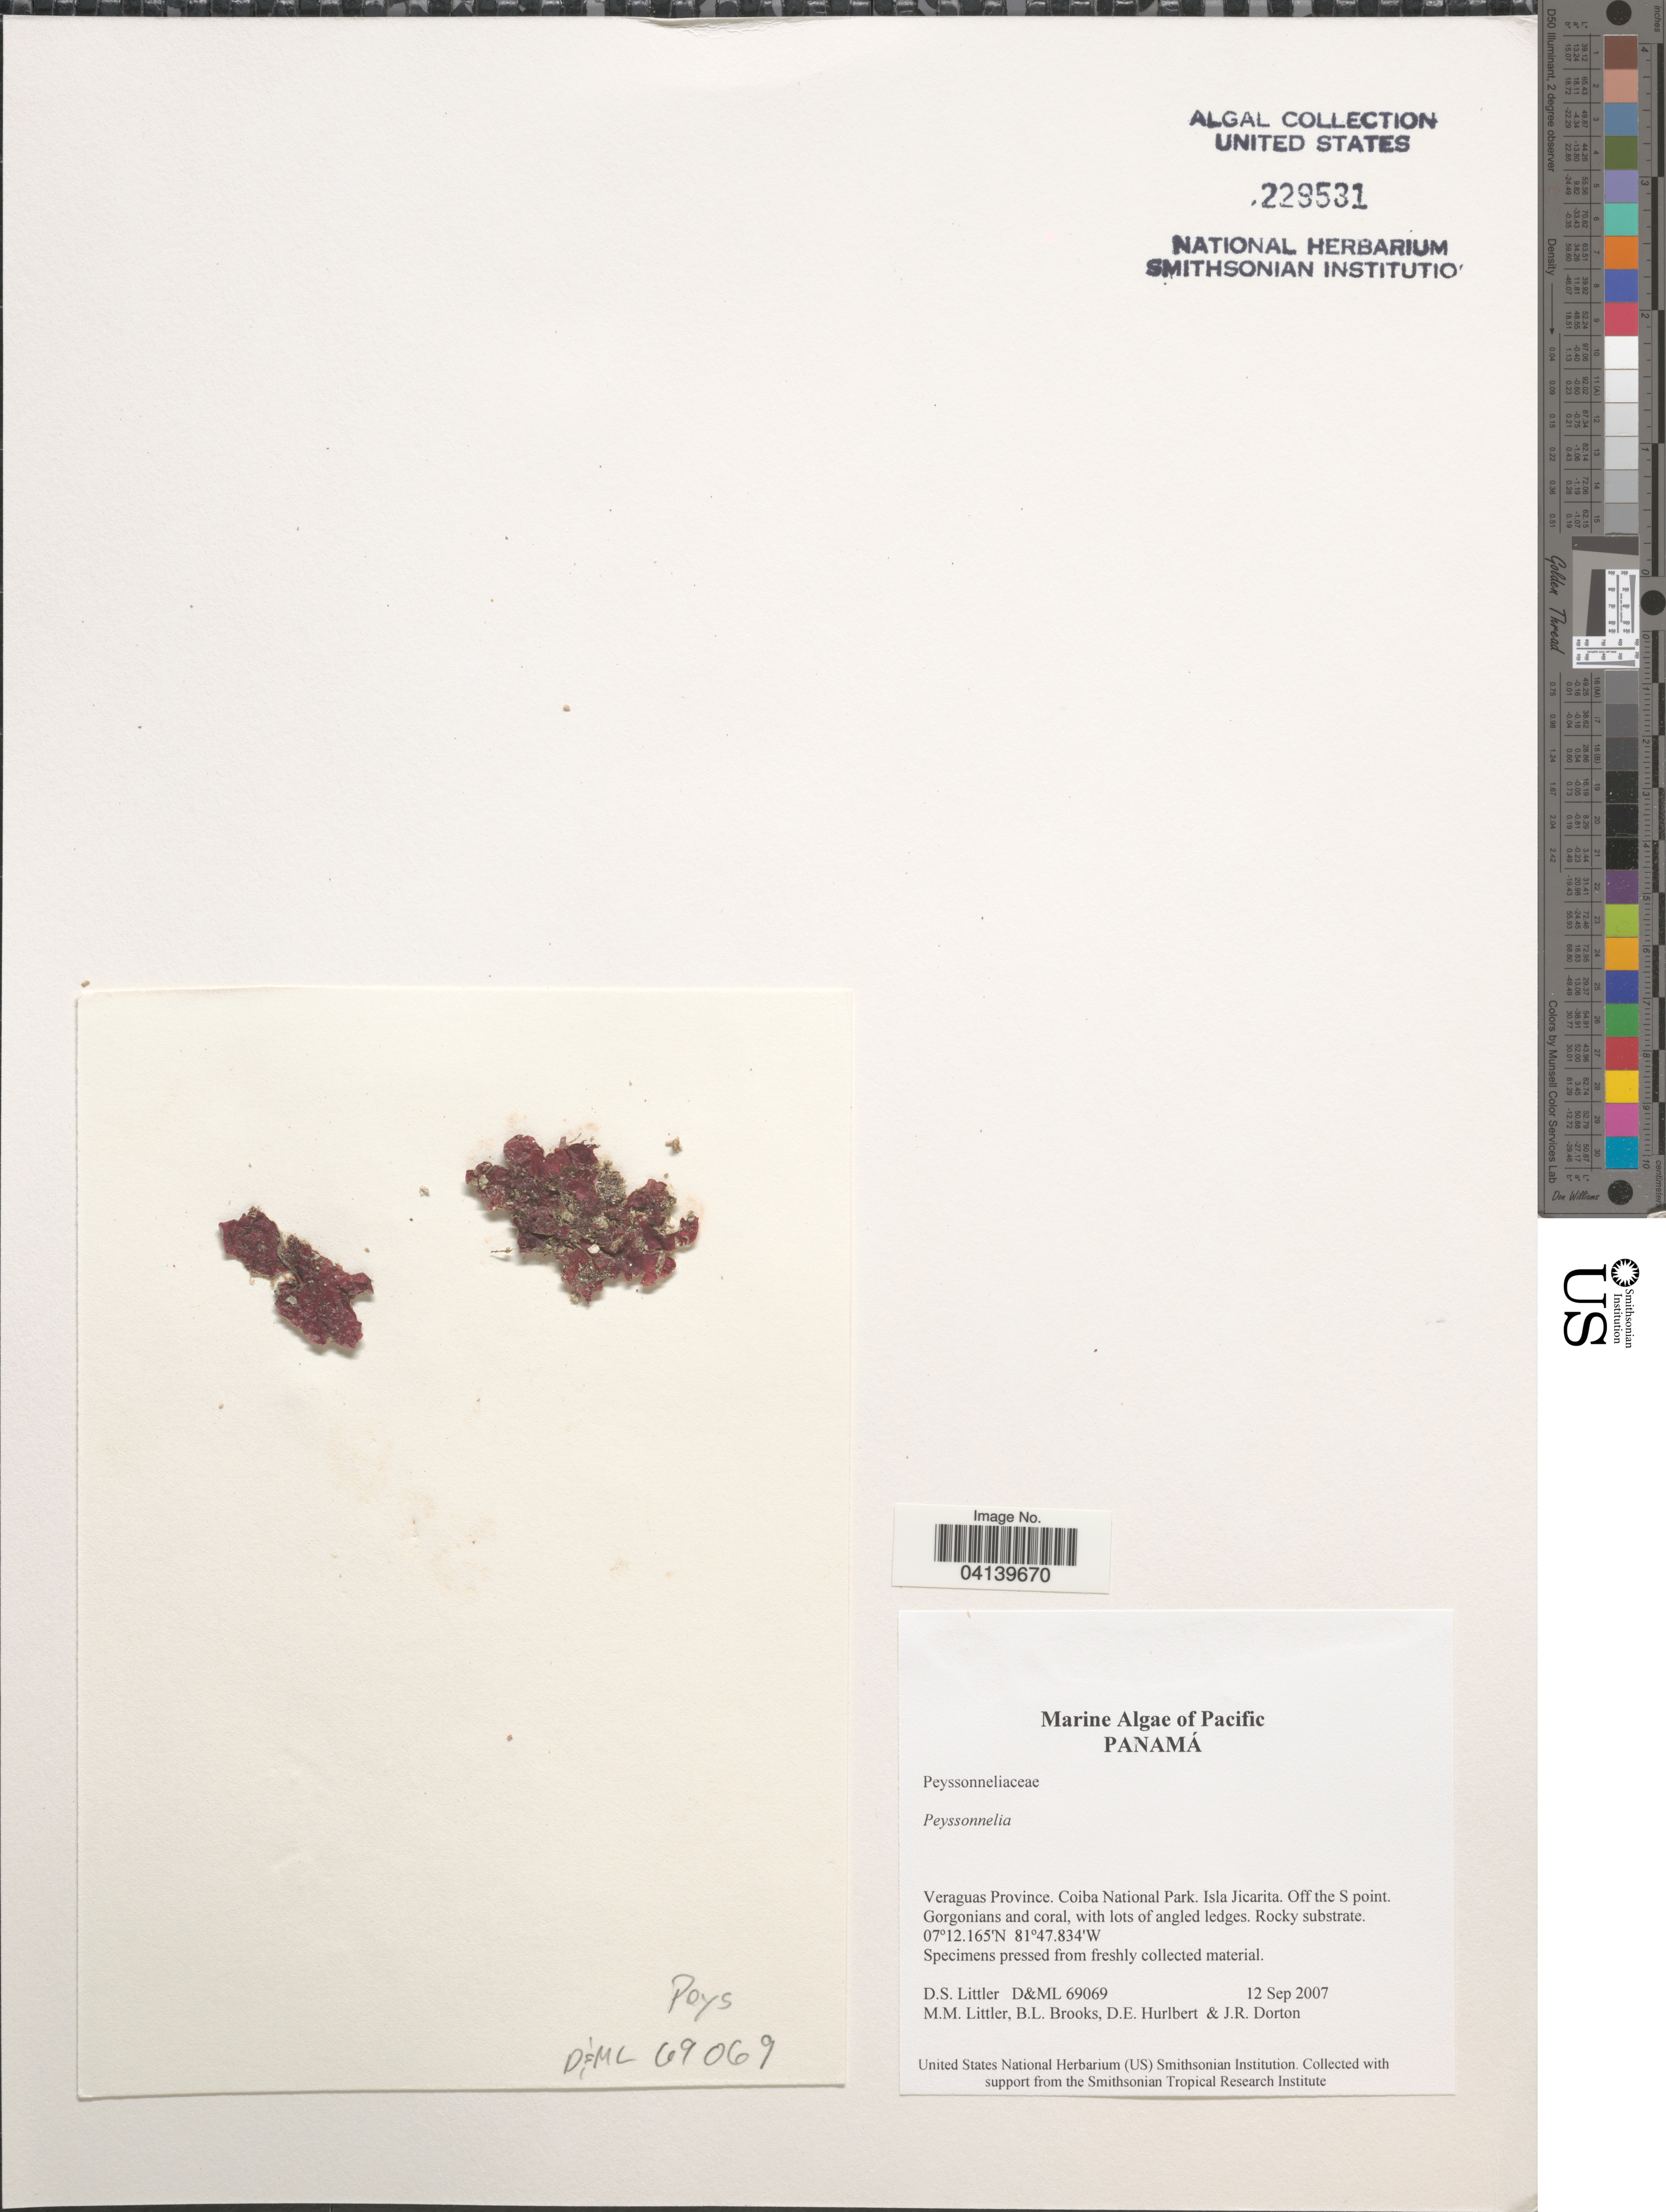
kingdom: Plantae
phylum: Rhodophyta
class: Florideophyceae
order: Peyssonneliales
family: Peyssonneliaceae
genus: Peyssonnelia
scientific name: Peyssonnelia sp.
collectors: D. S. Littler, B. Brooks, D. Hurlbert & J. Dorton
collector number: D&ML69069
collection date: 2007-09-12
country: Panama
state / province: Veraguas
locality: Coiba National Park. Isla Jicarita. Off the S point.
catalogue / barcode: US 229531